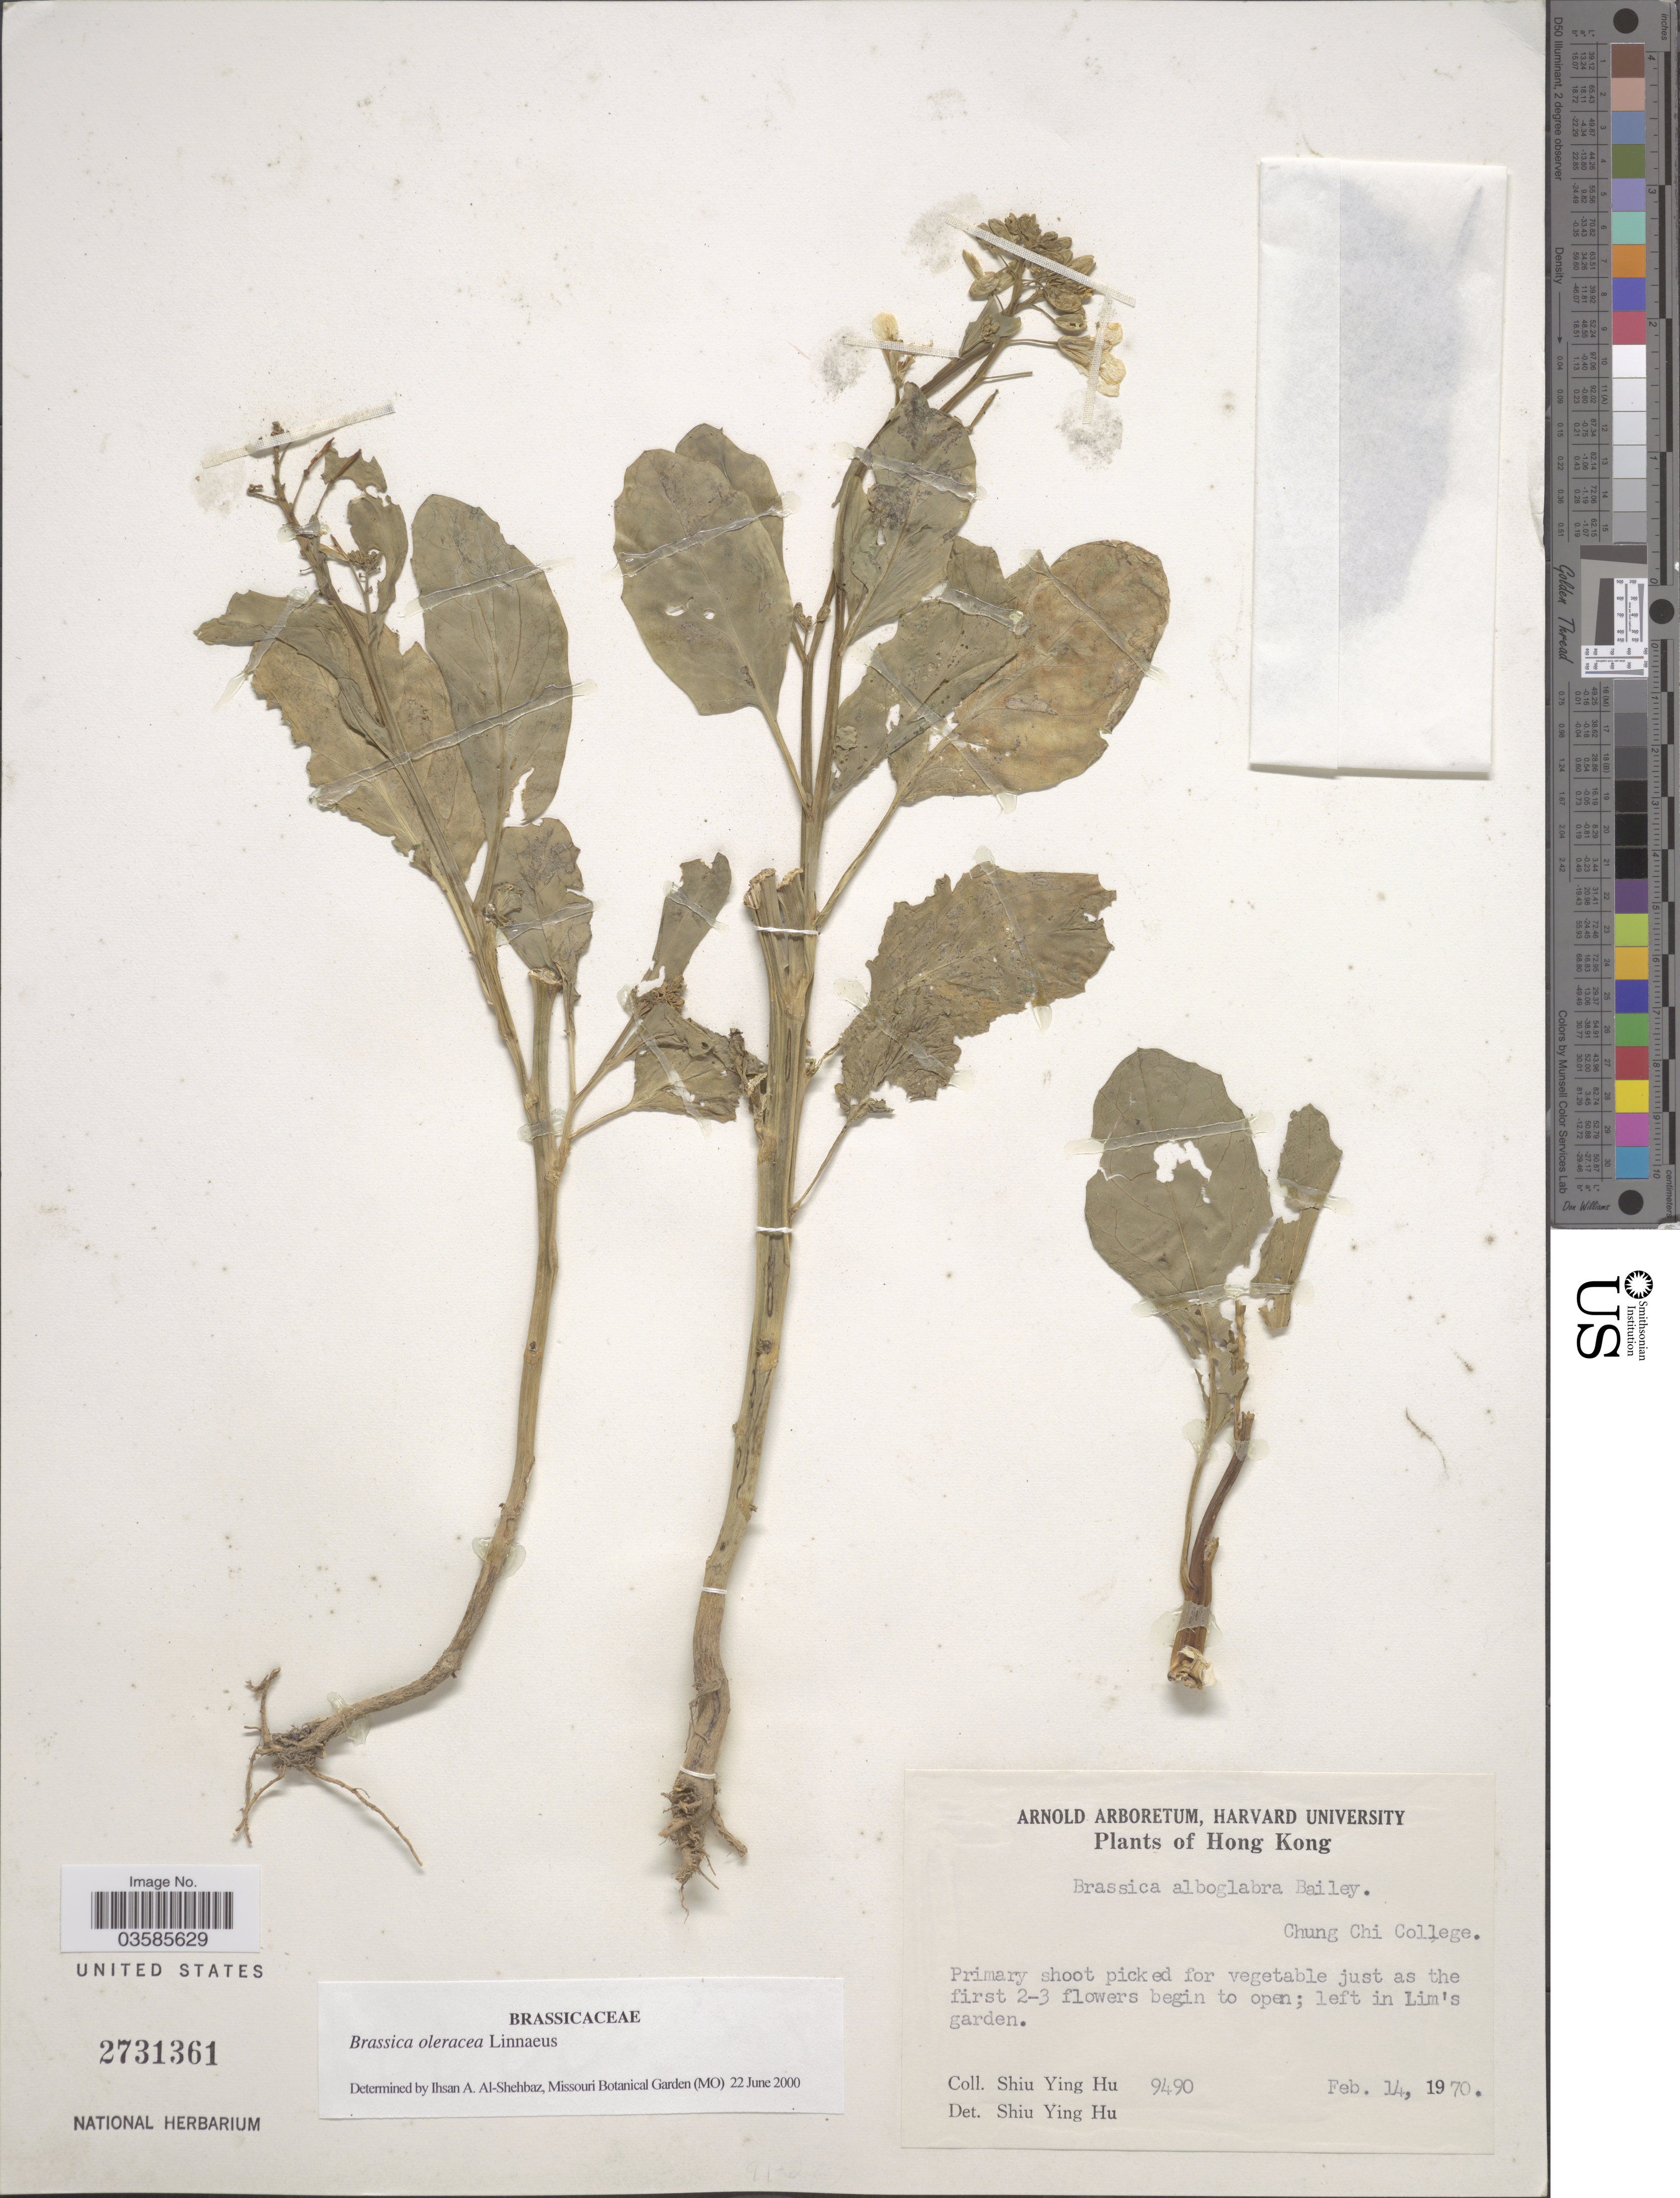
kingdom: Plantae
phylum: Tracheophyta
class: Magnoliopsida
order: Brassicales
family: Brassicaceae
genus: Brassica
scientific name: Brassica oleracea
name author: L.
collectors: S. Y. Hu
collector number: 9490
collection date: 1970-02-14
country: China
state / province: Hong Kong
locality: Chung Chi College. Lim's garden.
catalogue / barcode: US 2731361